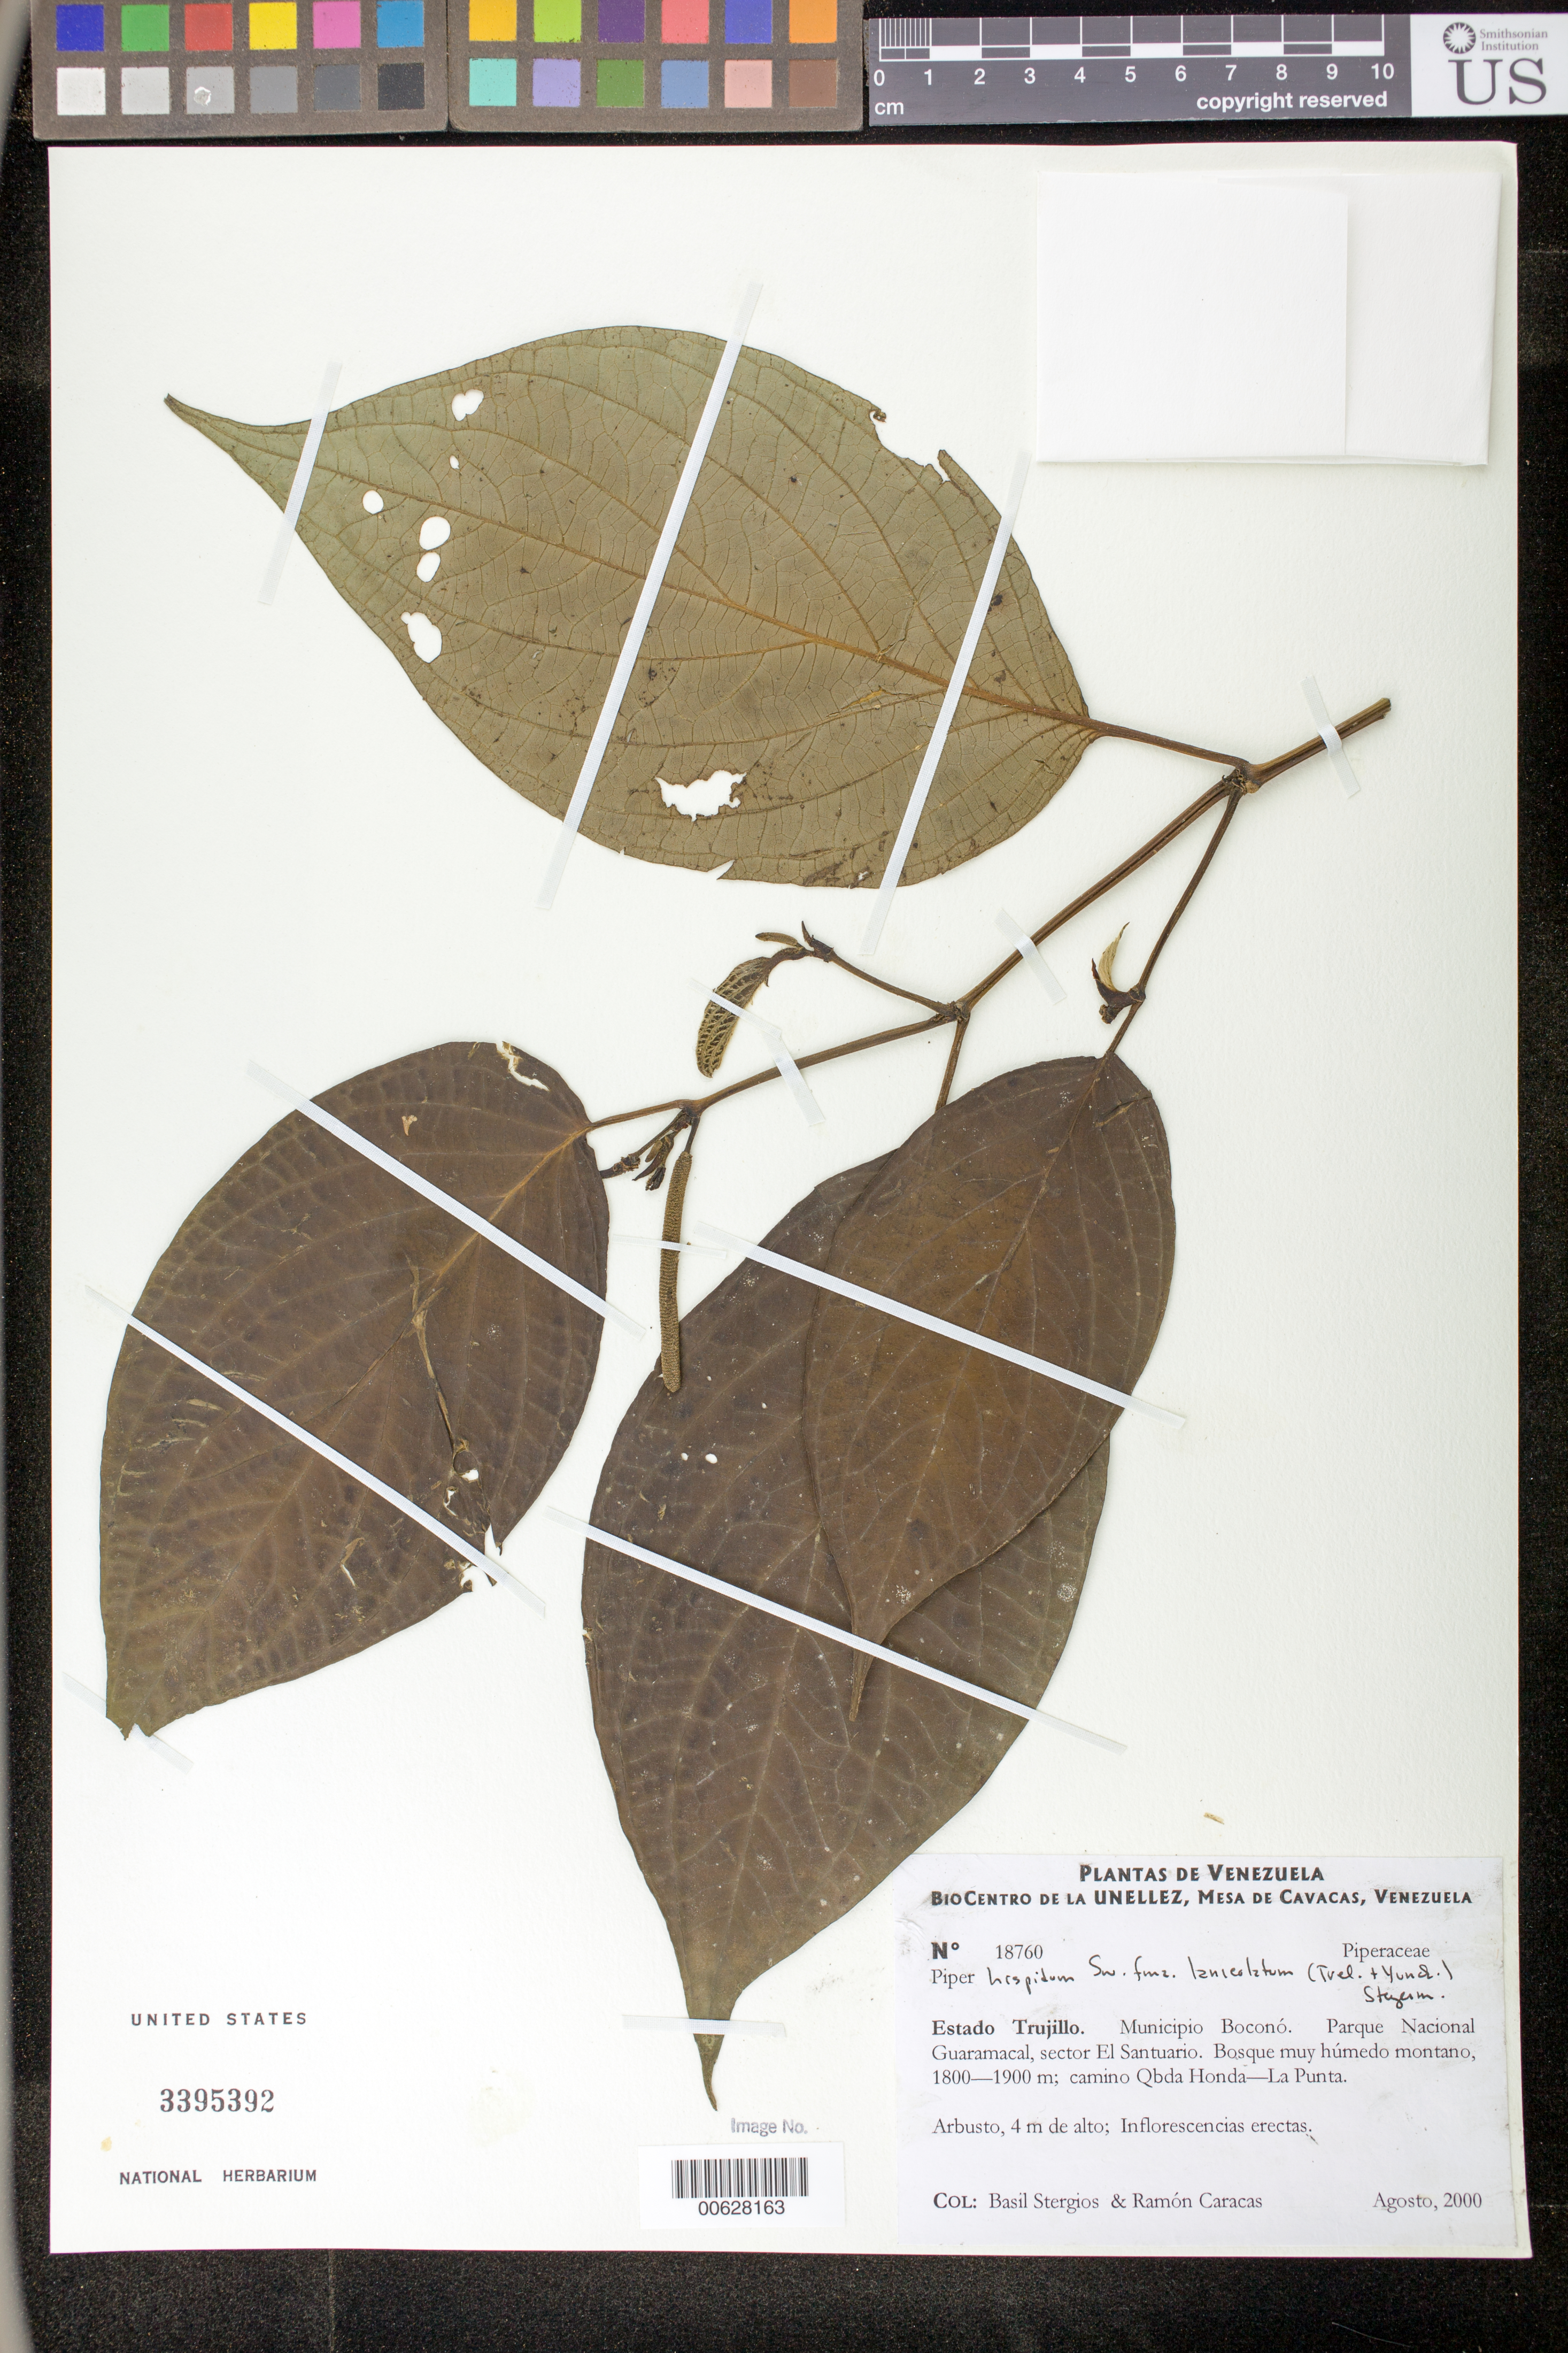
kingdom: Plantae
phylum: Tracheophyta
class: Magnoliopsida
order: Piperales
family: Piperaceae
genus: Piper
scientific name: Piper hispidum f. lanceolatum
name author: Steyerm.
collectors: B. G. Stergios & R. Caracas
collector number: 18760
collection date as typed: Aug 2000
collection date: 2000-08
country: Venezuela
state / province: Trujillo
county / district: Boconó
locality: Parque Nacional Guaramacal, El Santuarío, Quebrada Honda-La Punta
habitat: Bosque muy húmedo montano.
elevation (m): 1800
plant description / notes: MO, PORT, US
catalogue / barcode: US 3395392